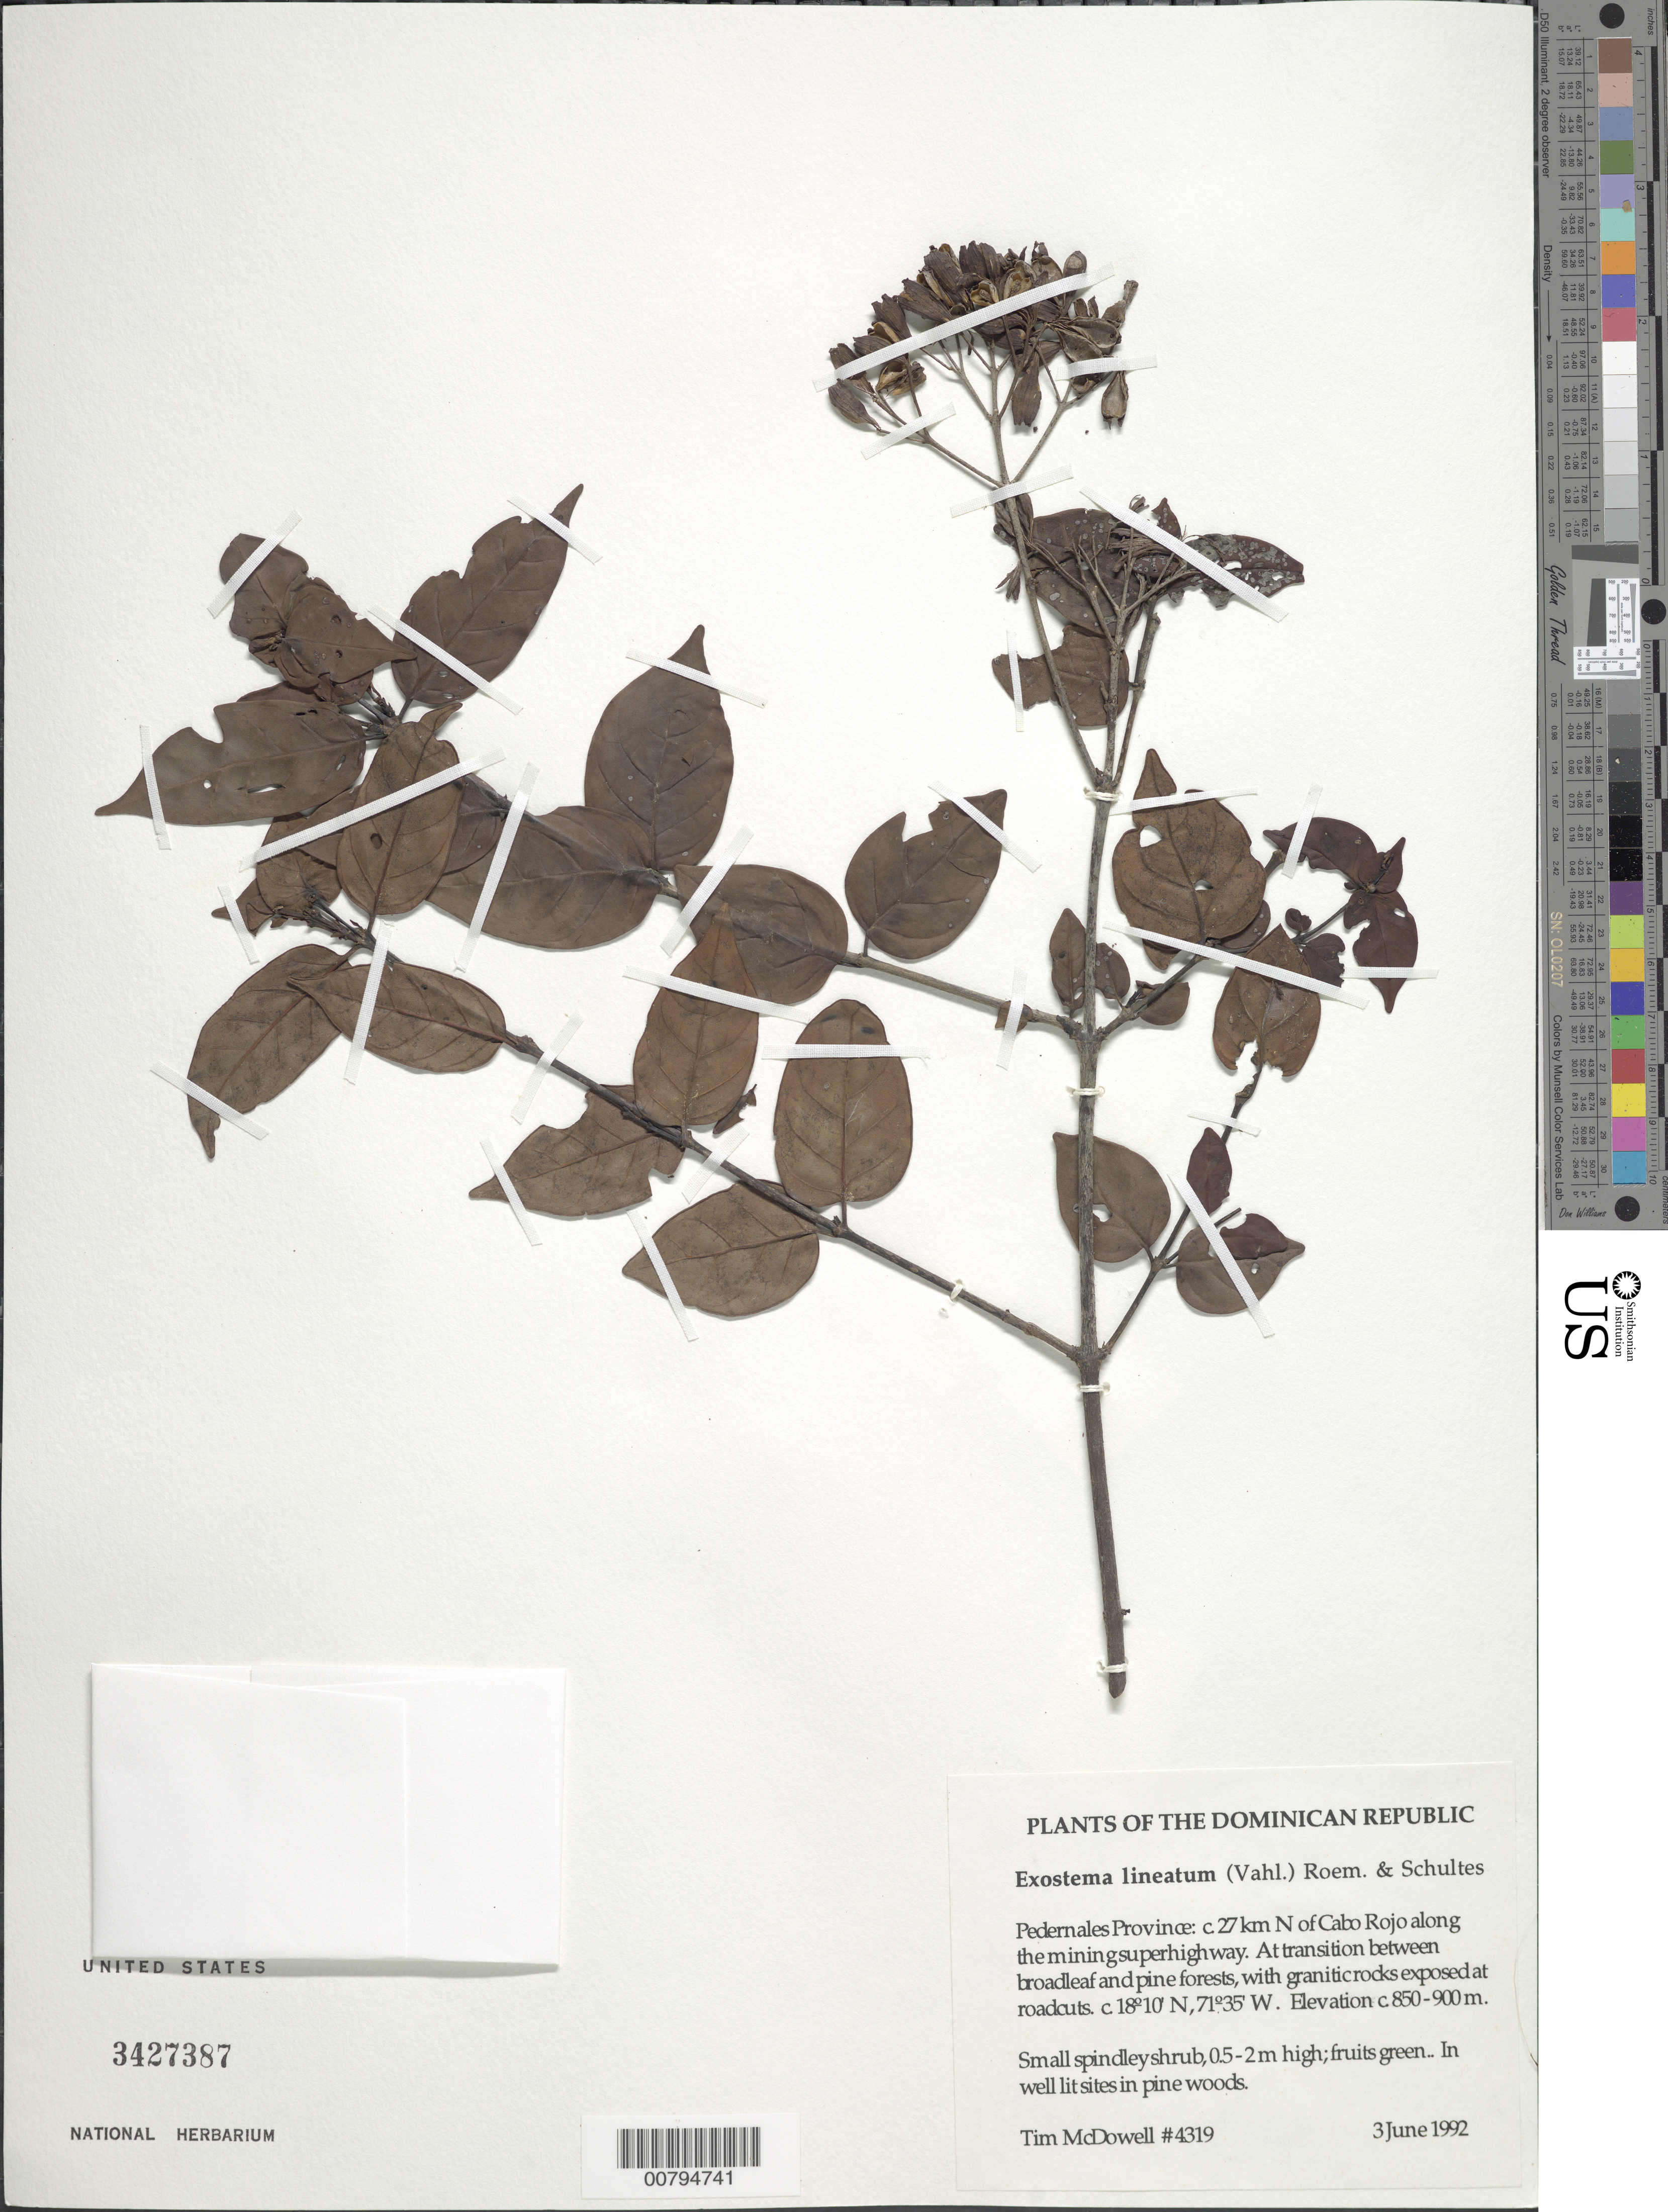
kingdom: Plantae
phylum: Tracheophyta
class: Magnoliopsida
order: Gentianales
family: Rubiaceae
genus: Exostema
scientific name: Exostema lineatum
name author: (Vahl) Roem. & Schult.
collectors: T. McDowell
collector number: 4319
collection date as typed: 03 Jun 1992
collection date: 1992-06-03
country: Dominican Republic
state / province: Pedernales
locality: Ca. 27 km N of Cabo Rojo, along the mining superhighway. At transition between broadleaf and pine forests.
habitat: Along highway, at well-lit sites in pine woods (granitic rock exposed at roadcuts)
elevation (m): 850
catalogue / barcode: US 3427387